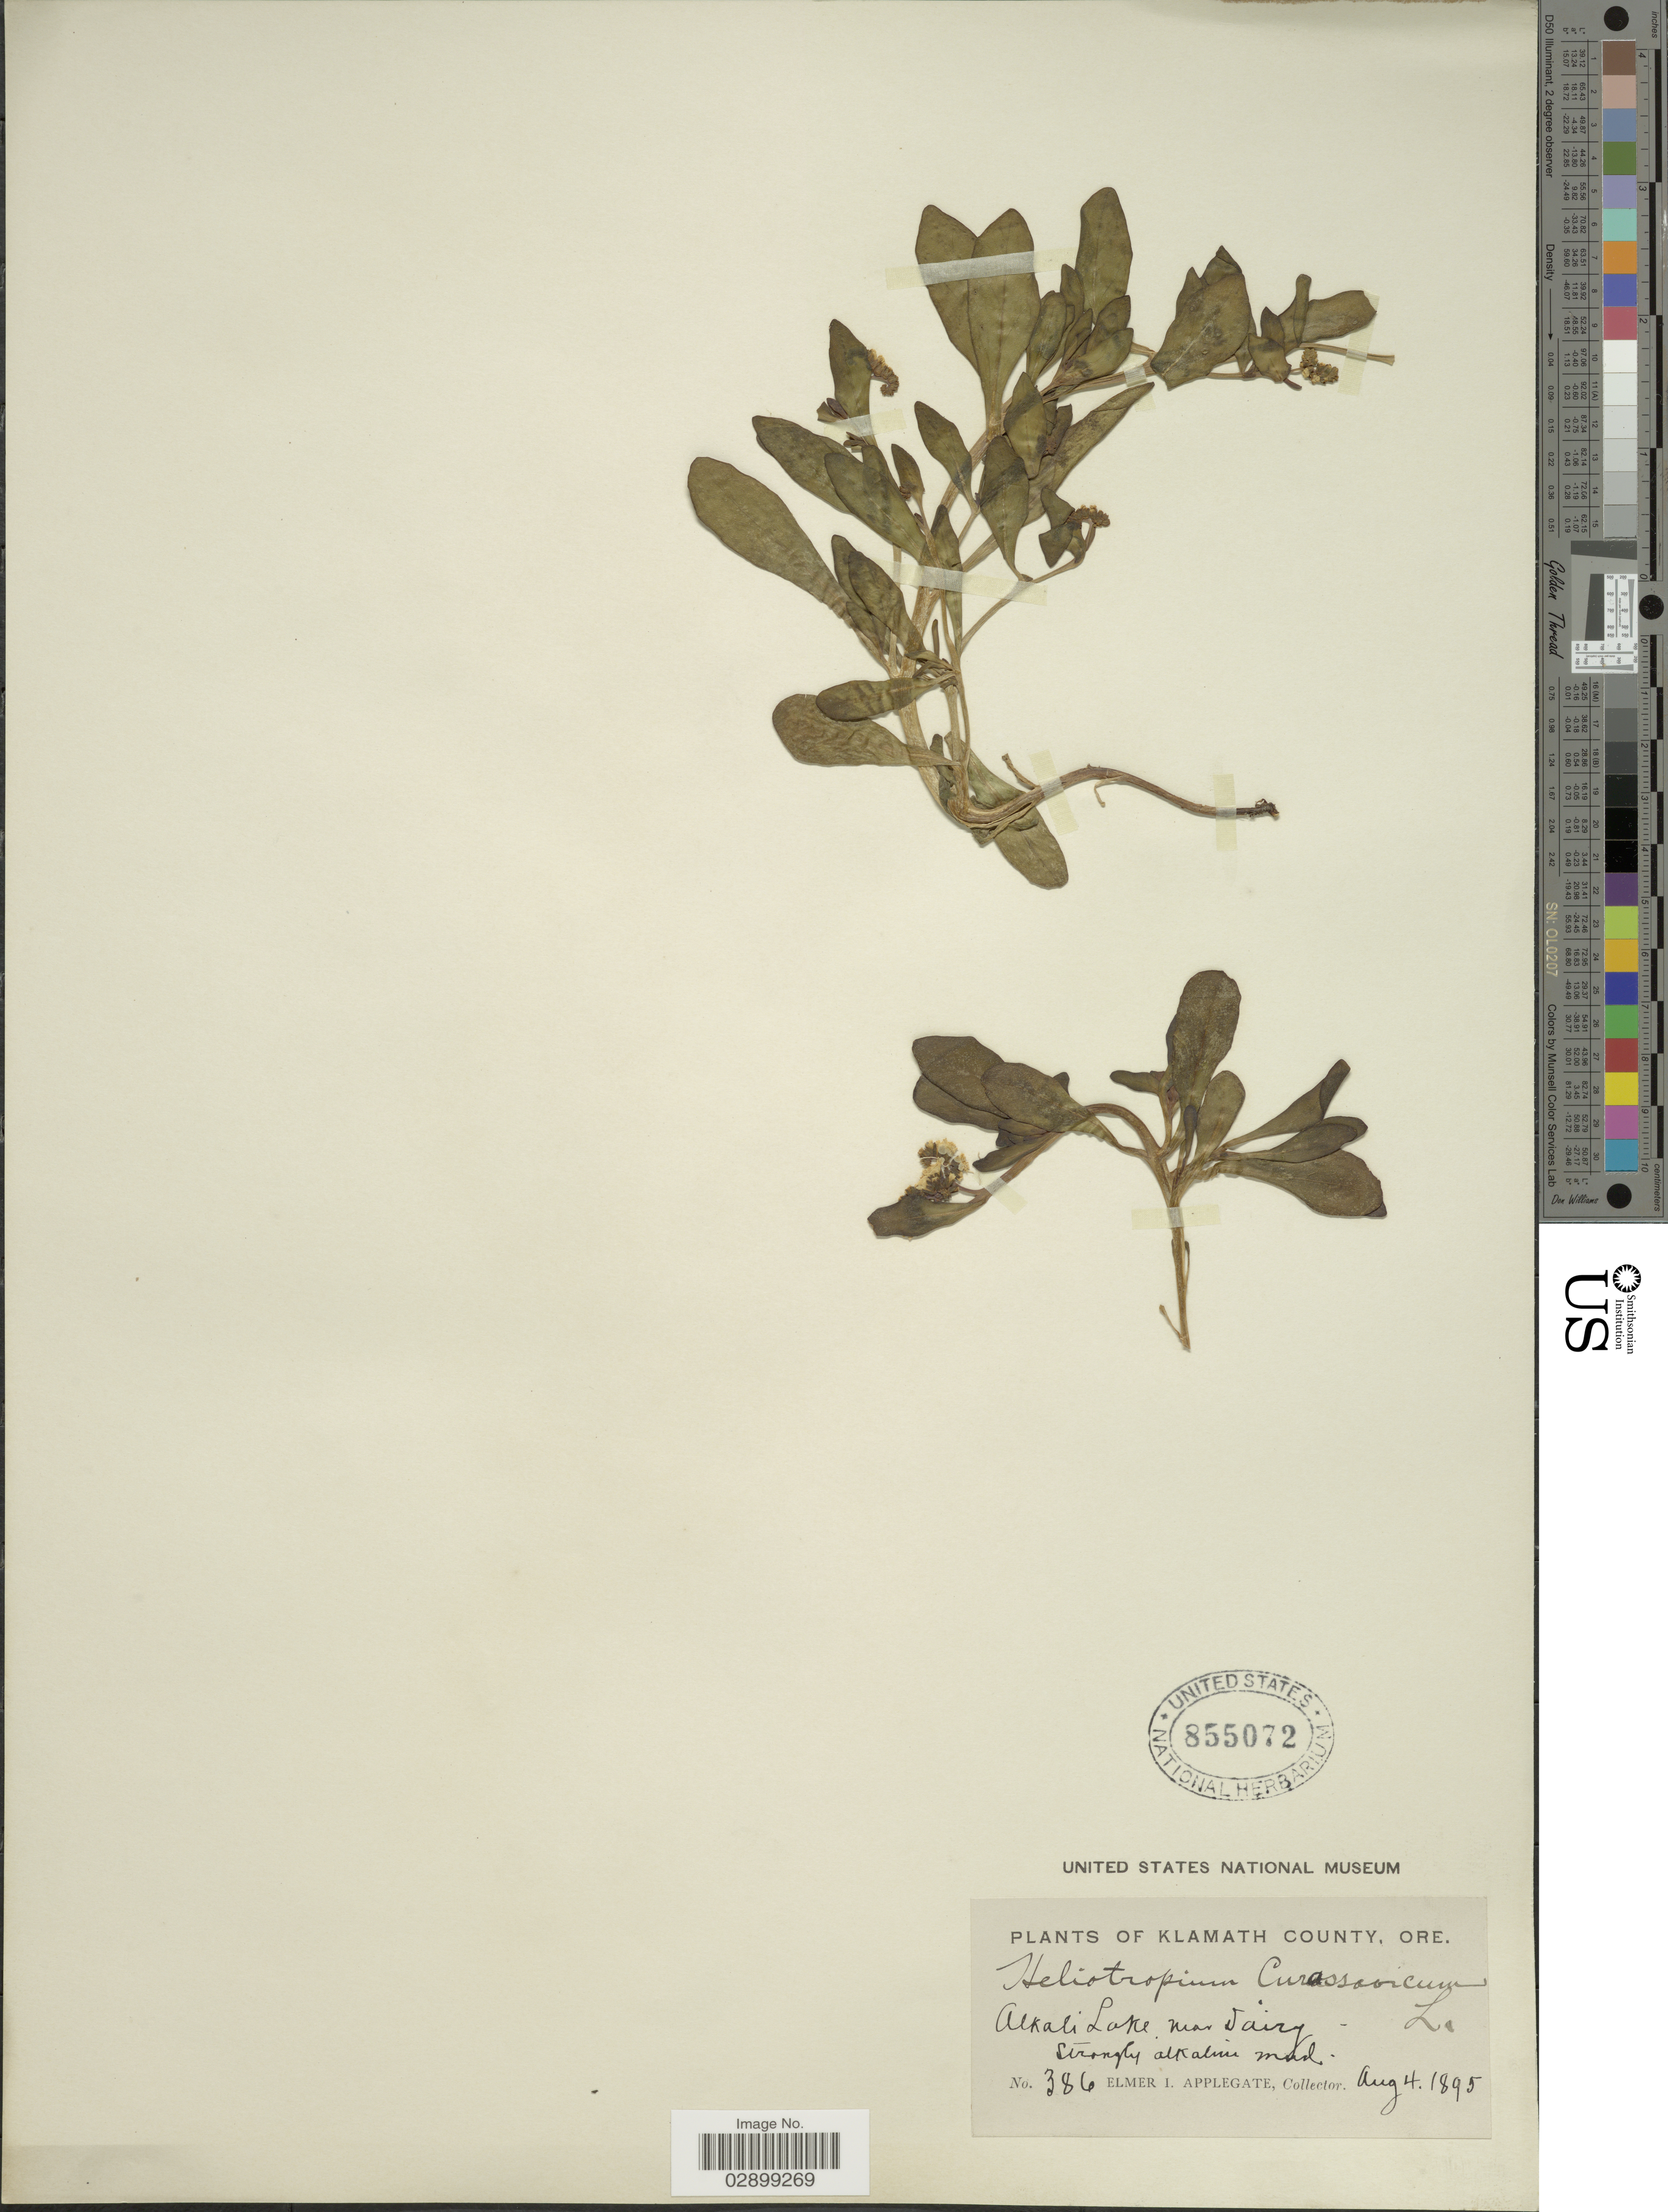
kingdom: Plantae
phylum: Tracheophyta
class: Magnoliopsida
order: Boraginales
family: Heliotropiaceae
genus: Heliotropium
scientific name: Heliotropium curassavicum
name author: L.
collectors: E. I. Applegate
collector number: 386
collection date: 1895-08-04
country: United States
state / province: Oregon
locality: Klamath County, Ore. Alkali Lake near dairy.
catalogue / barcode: US 855072